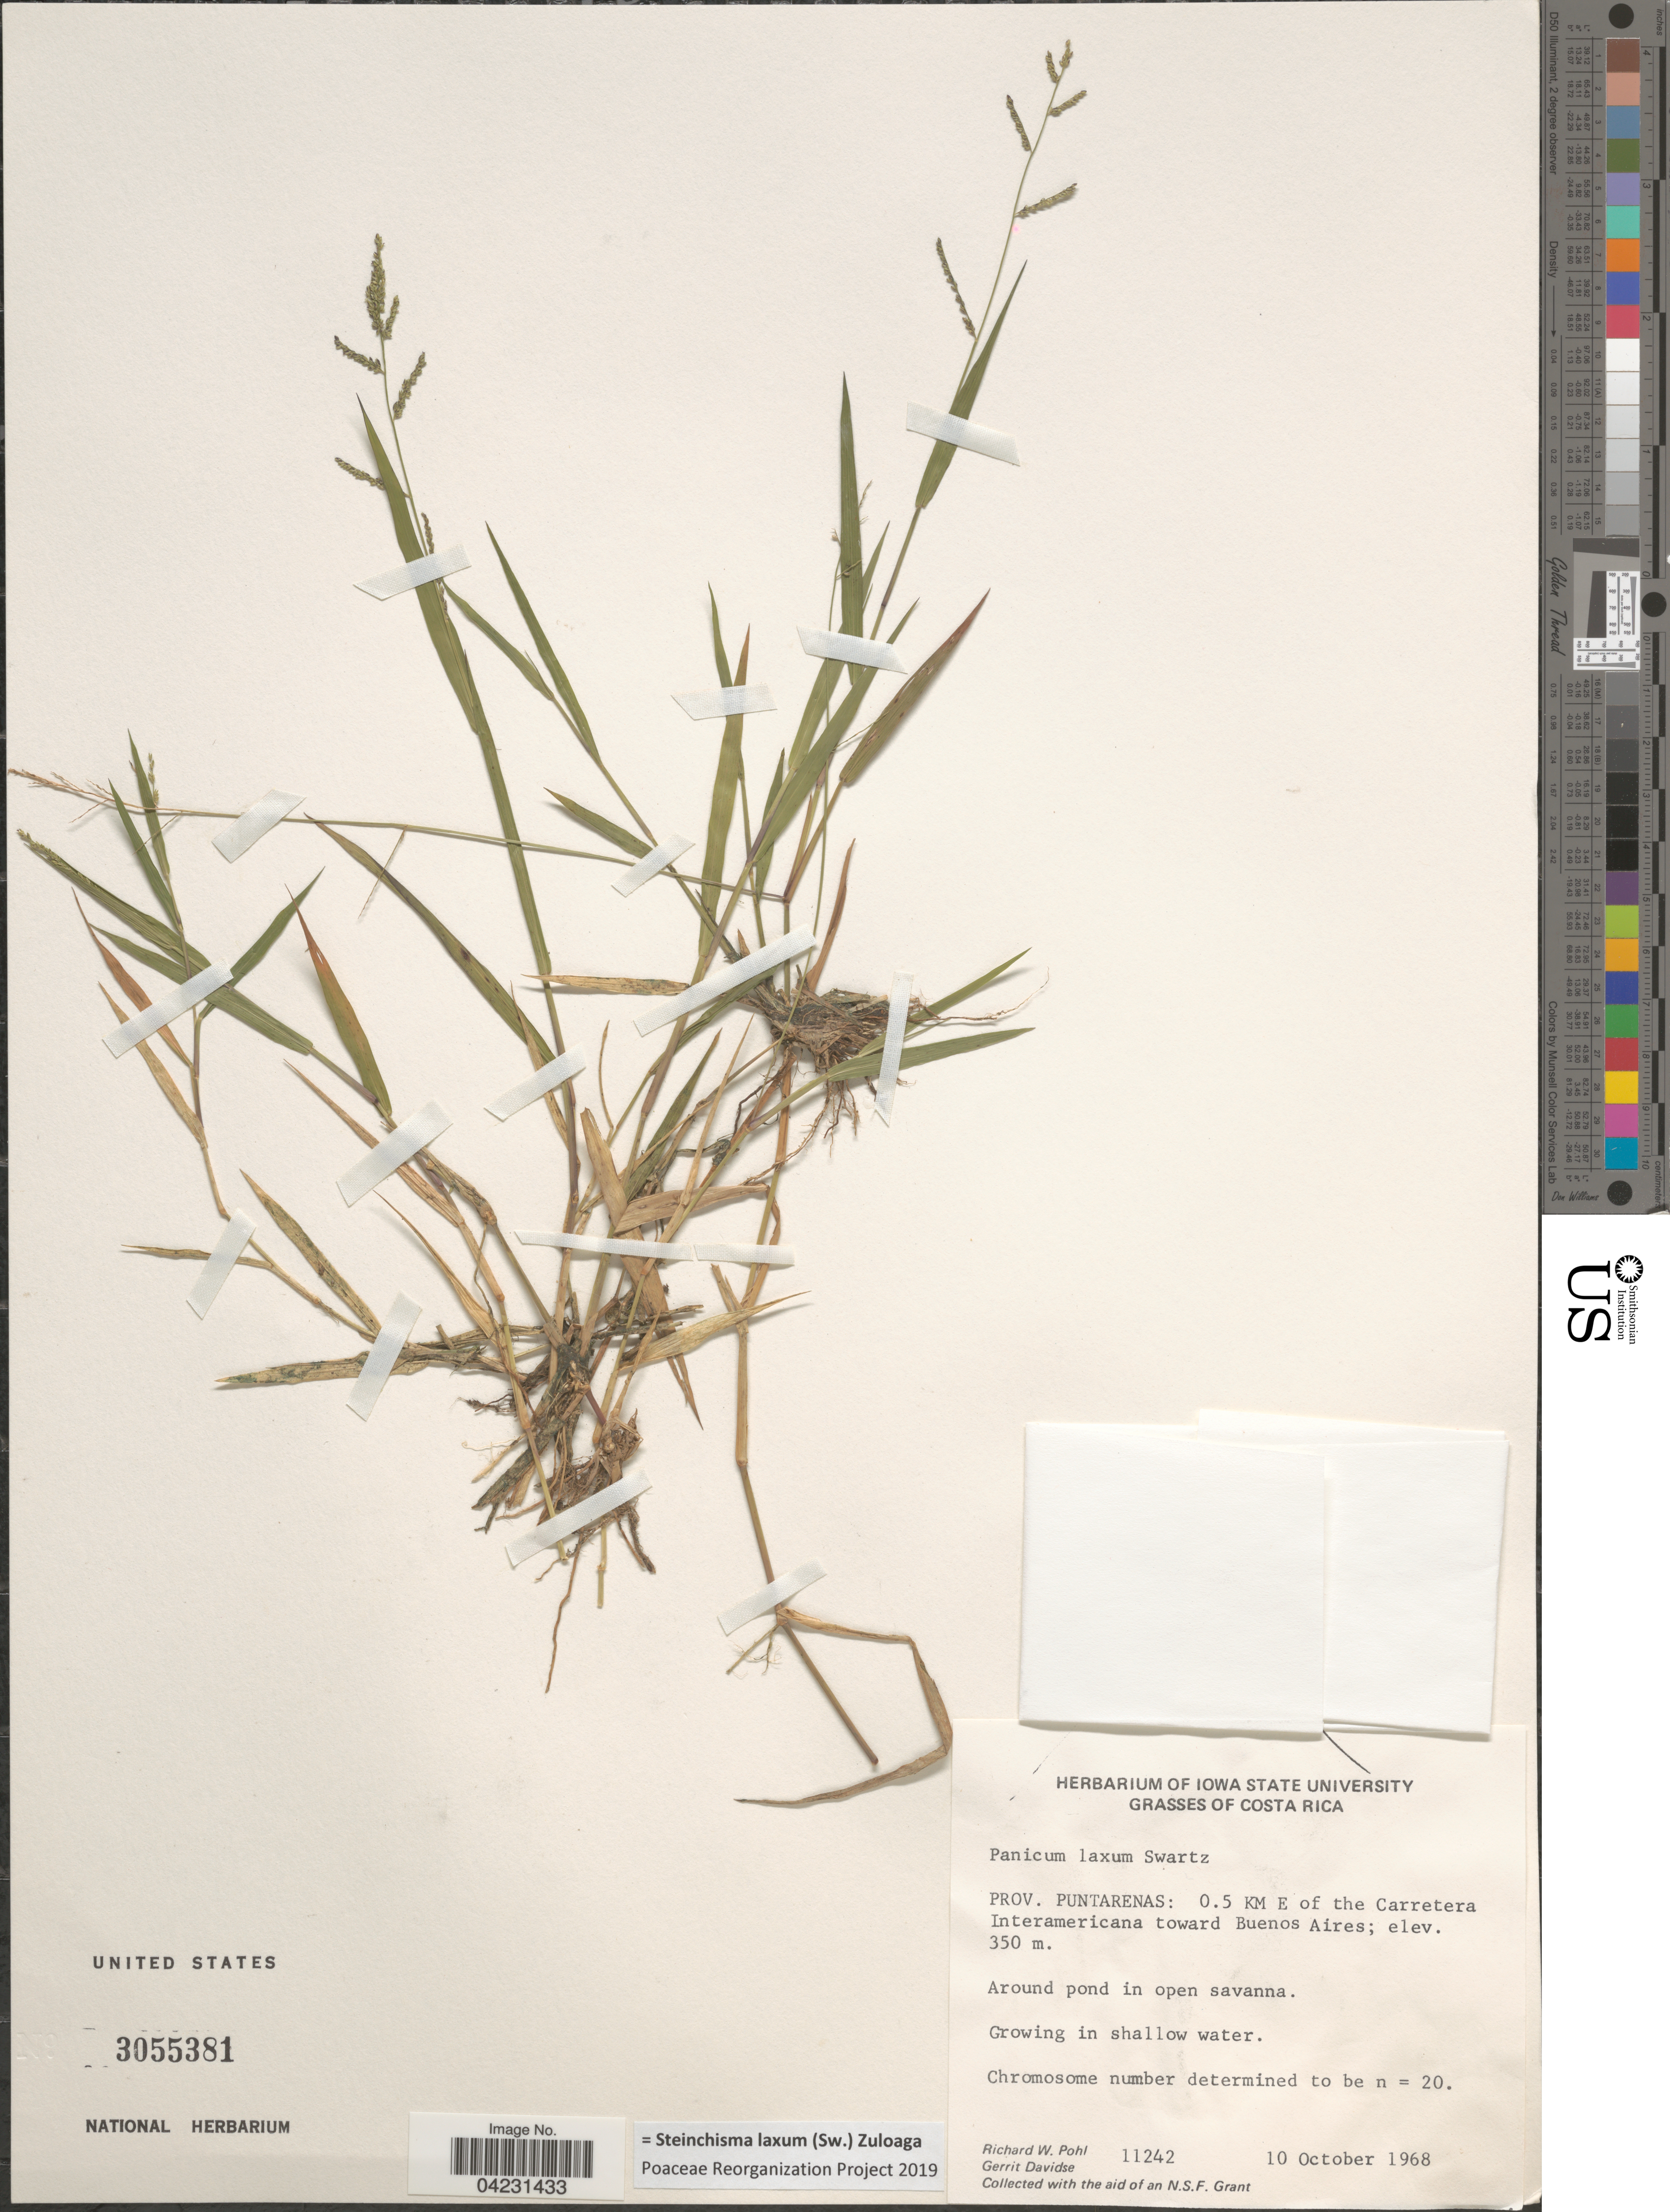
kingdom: Plantae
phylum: Tracheophyta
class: Liliopsida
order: Poales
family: Poaceae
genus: Steinchisma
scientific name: Steinchisma laxum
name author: (Sw.) Zuloaga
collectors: R. W. Pohl & G. Davidse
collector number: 11242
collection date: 1968-10-10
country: Costa Rica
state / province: Puntarenas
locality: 0.5 KM E of the Carretera Interamericana toward Buenos Aires.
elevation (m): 350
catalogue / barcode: US 3055381